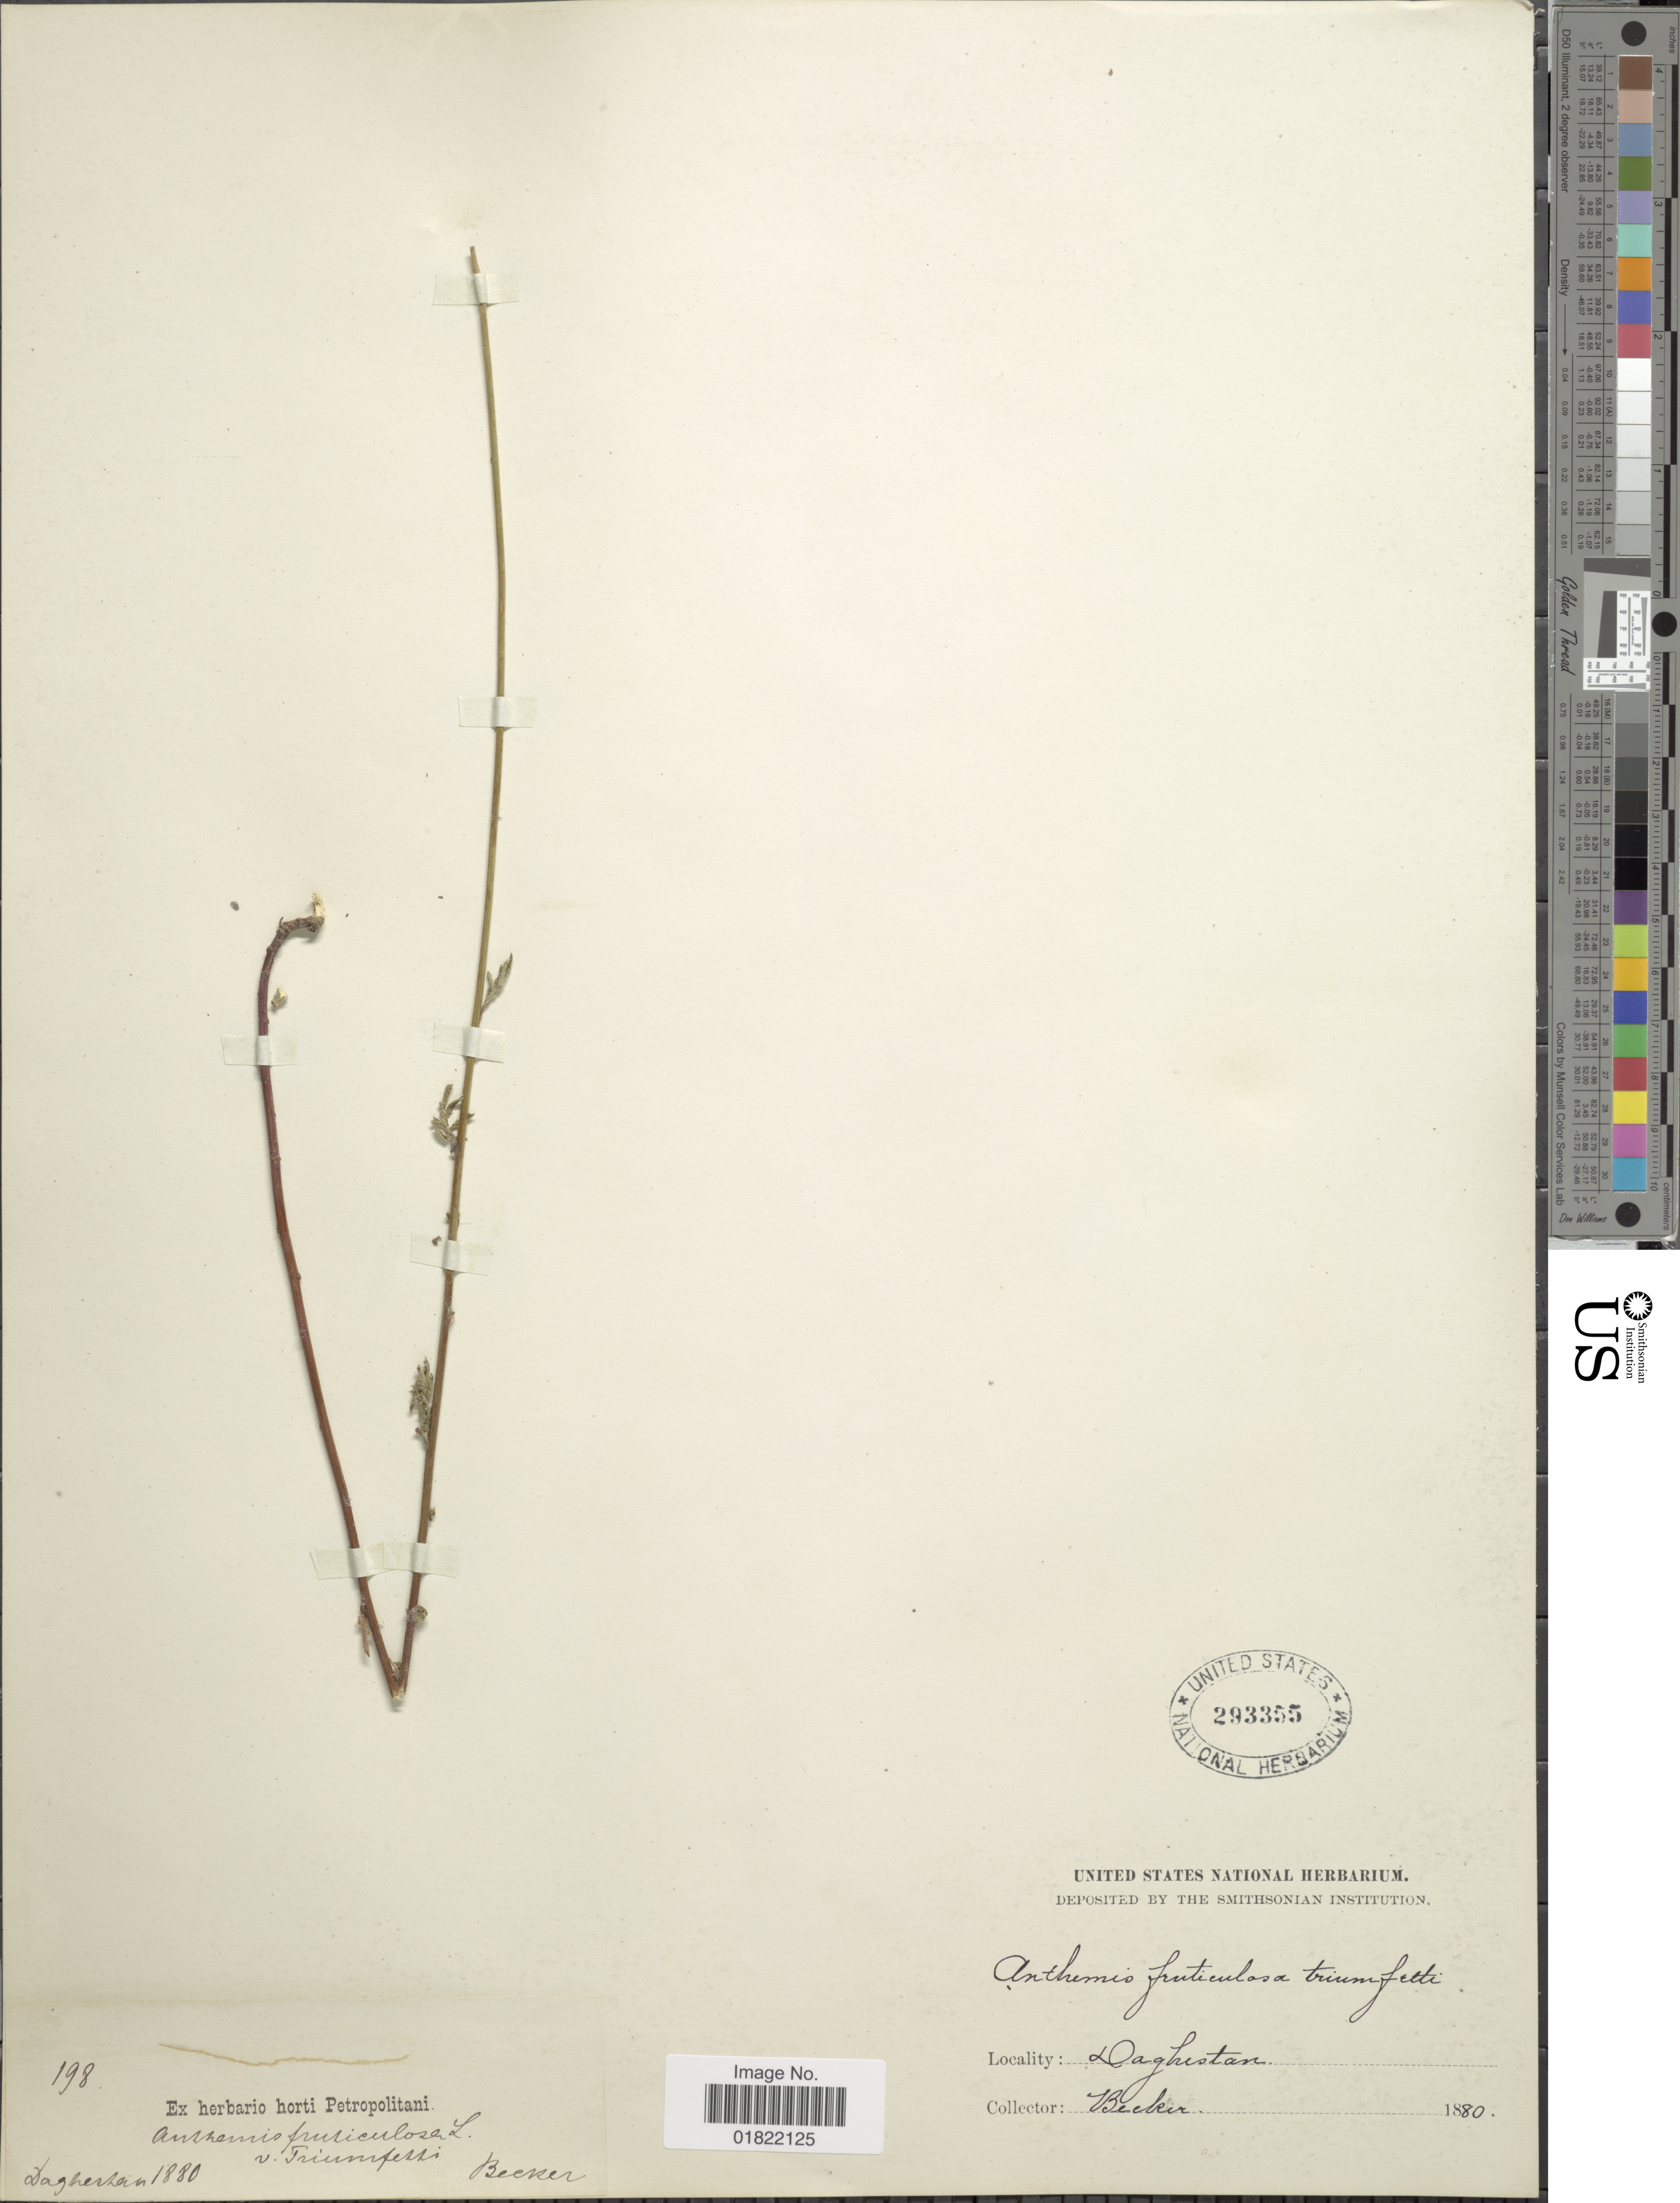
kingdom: Plantae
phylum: Tracheophyta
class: Magnoliopsida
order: Asterales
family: Asteraceae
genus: Anthemis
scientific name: Anthemis fruticulosa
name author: M. Bieb.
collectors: -. Becker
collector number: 1985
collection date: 1880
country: Russian Federation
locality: Daghestan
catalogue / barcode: US 2933355